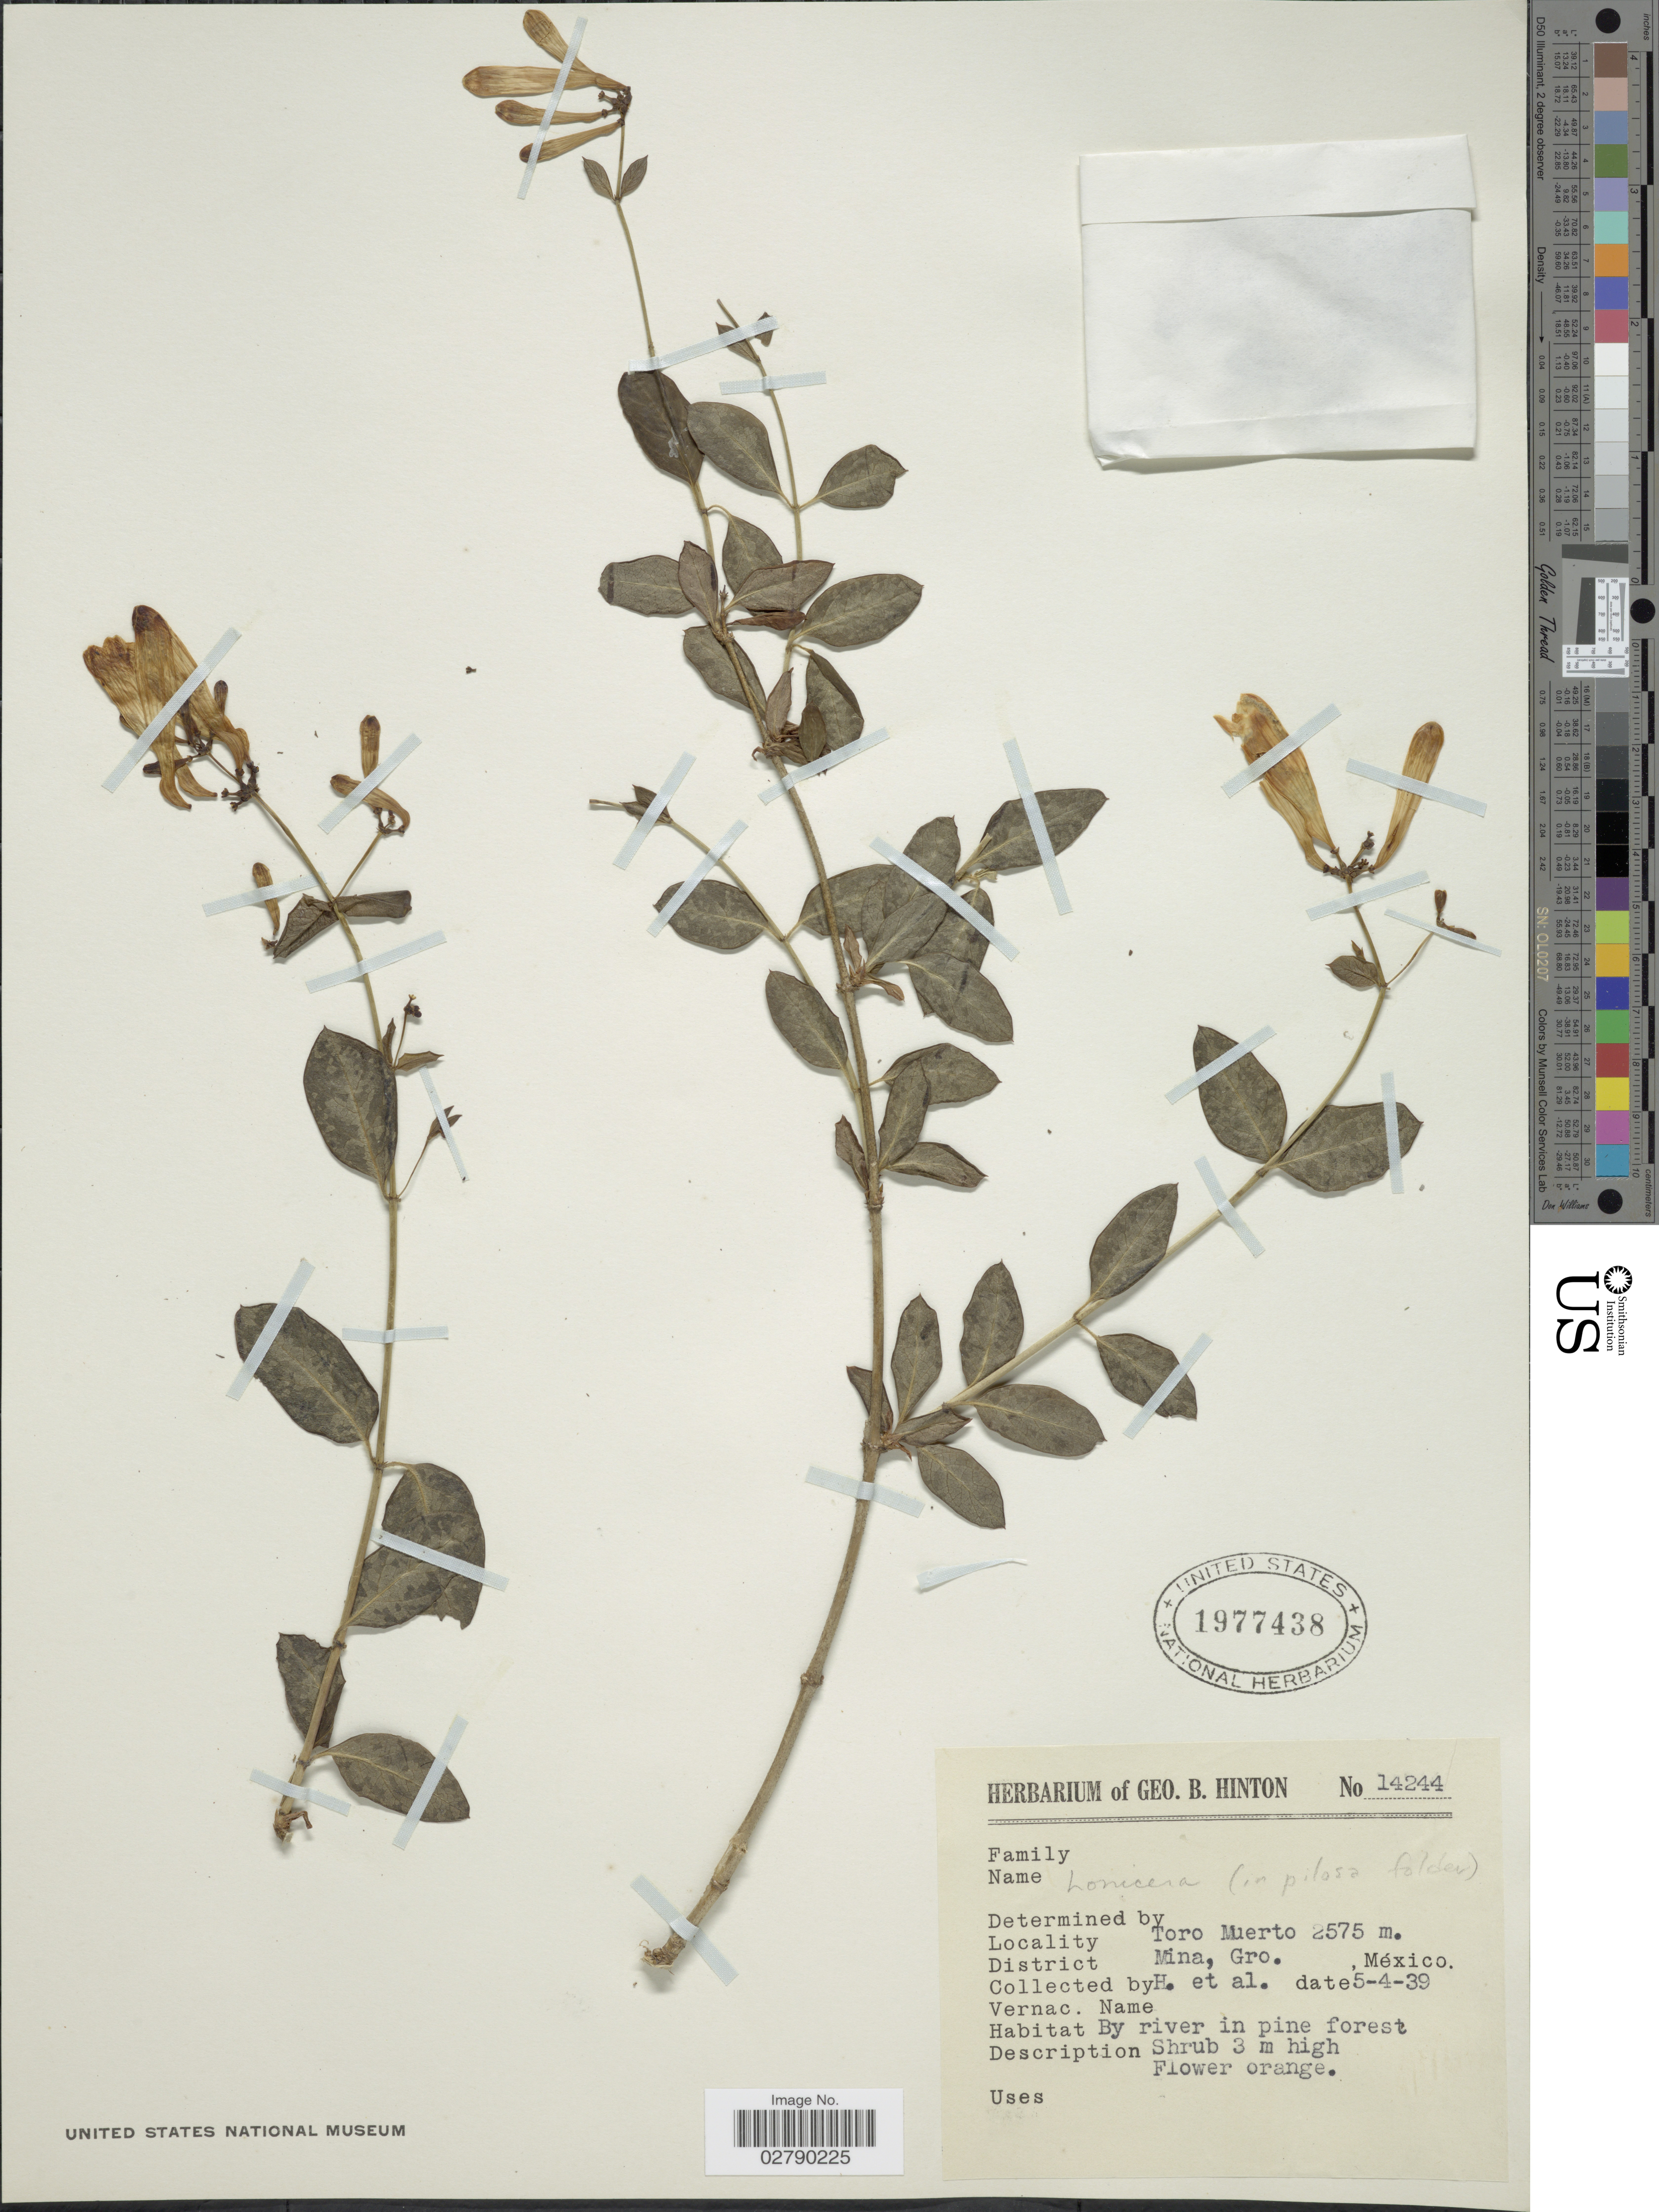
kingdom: Plantae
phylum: Tracheophyta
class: Magnoliopsida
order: Dipsacales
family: Caprifoliaceae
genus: Lonicera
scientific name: Lonicera pilosa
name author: Willd. ex Kunth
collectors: G. B. Hinton & et al.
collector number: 14244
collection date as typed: Transcribed d/m/y: 4/5/39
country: Mexico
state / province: Guerrero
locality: Toro Muerto. District Mina.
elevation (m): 2575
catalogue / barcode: US 1977438